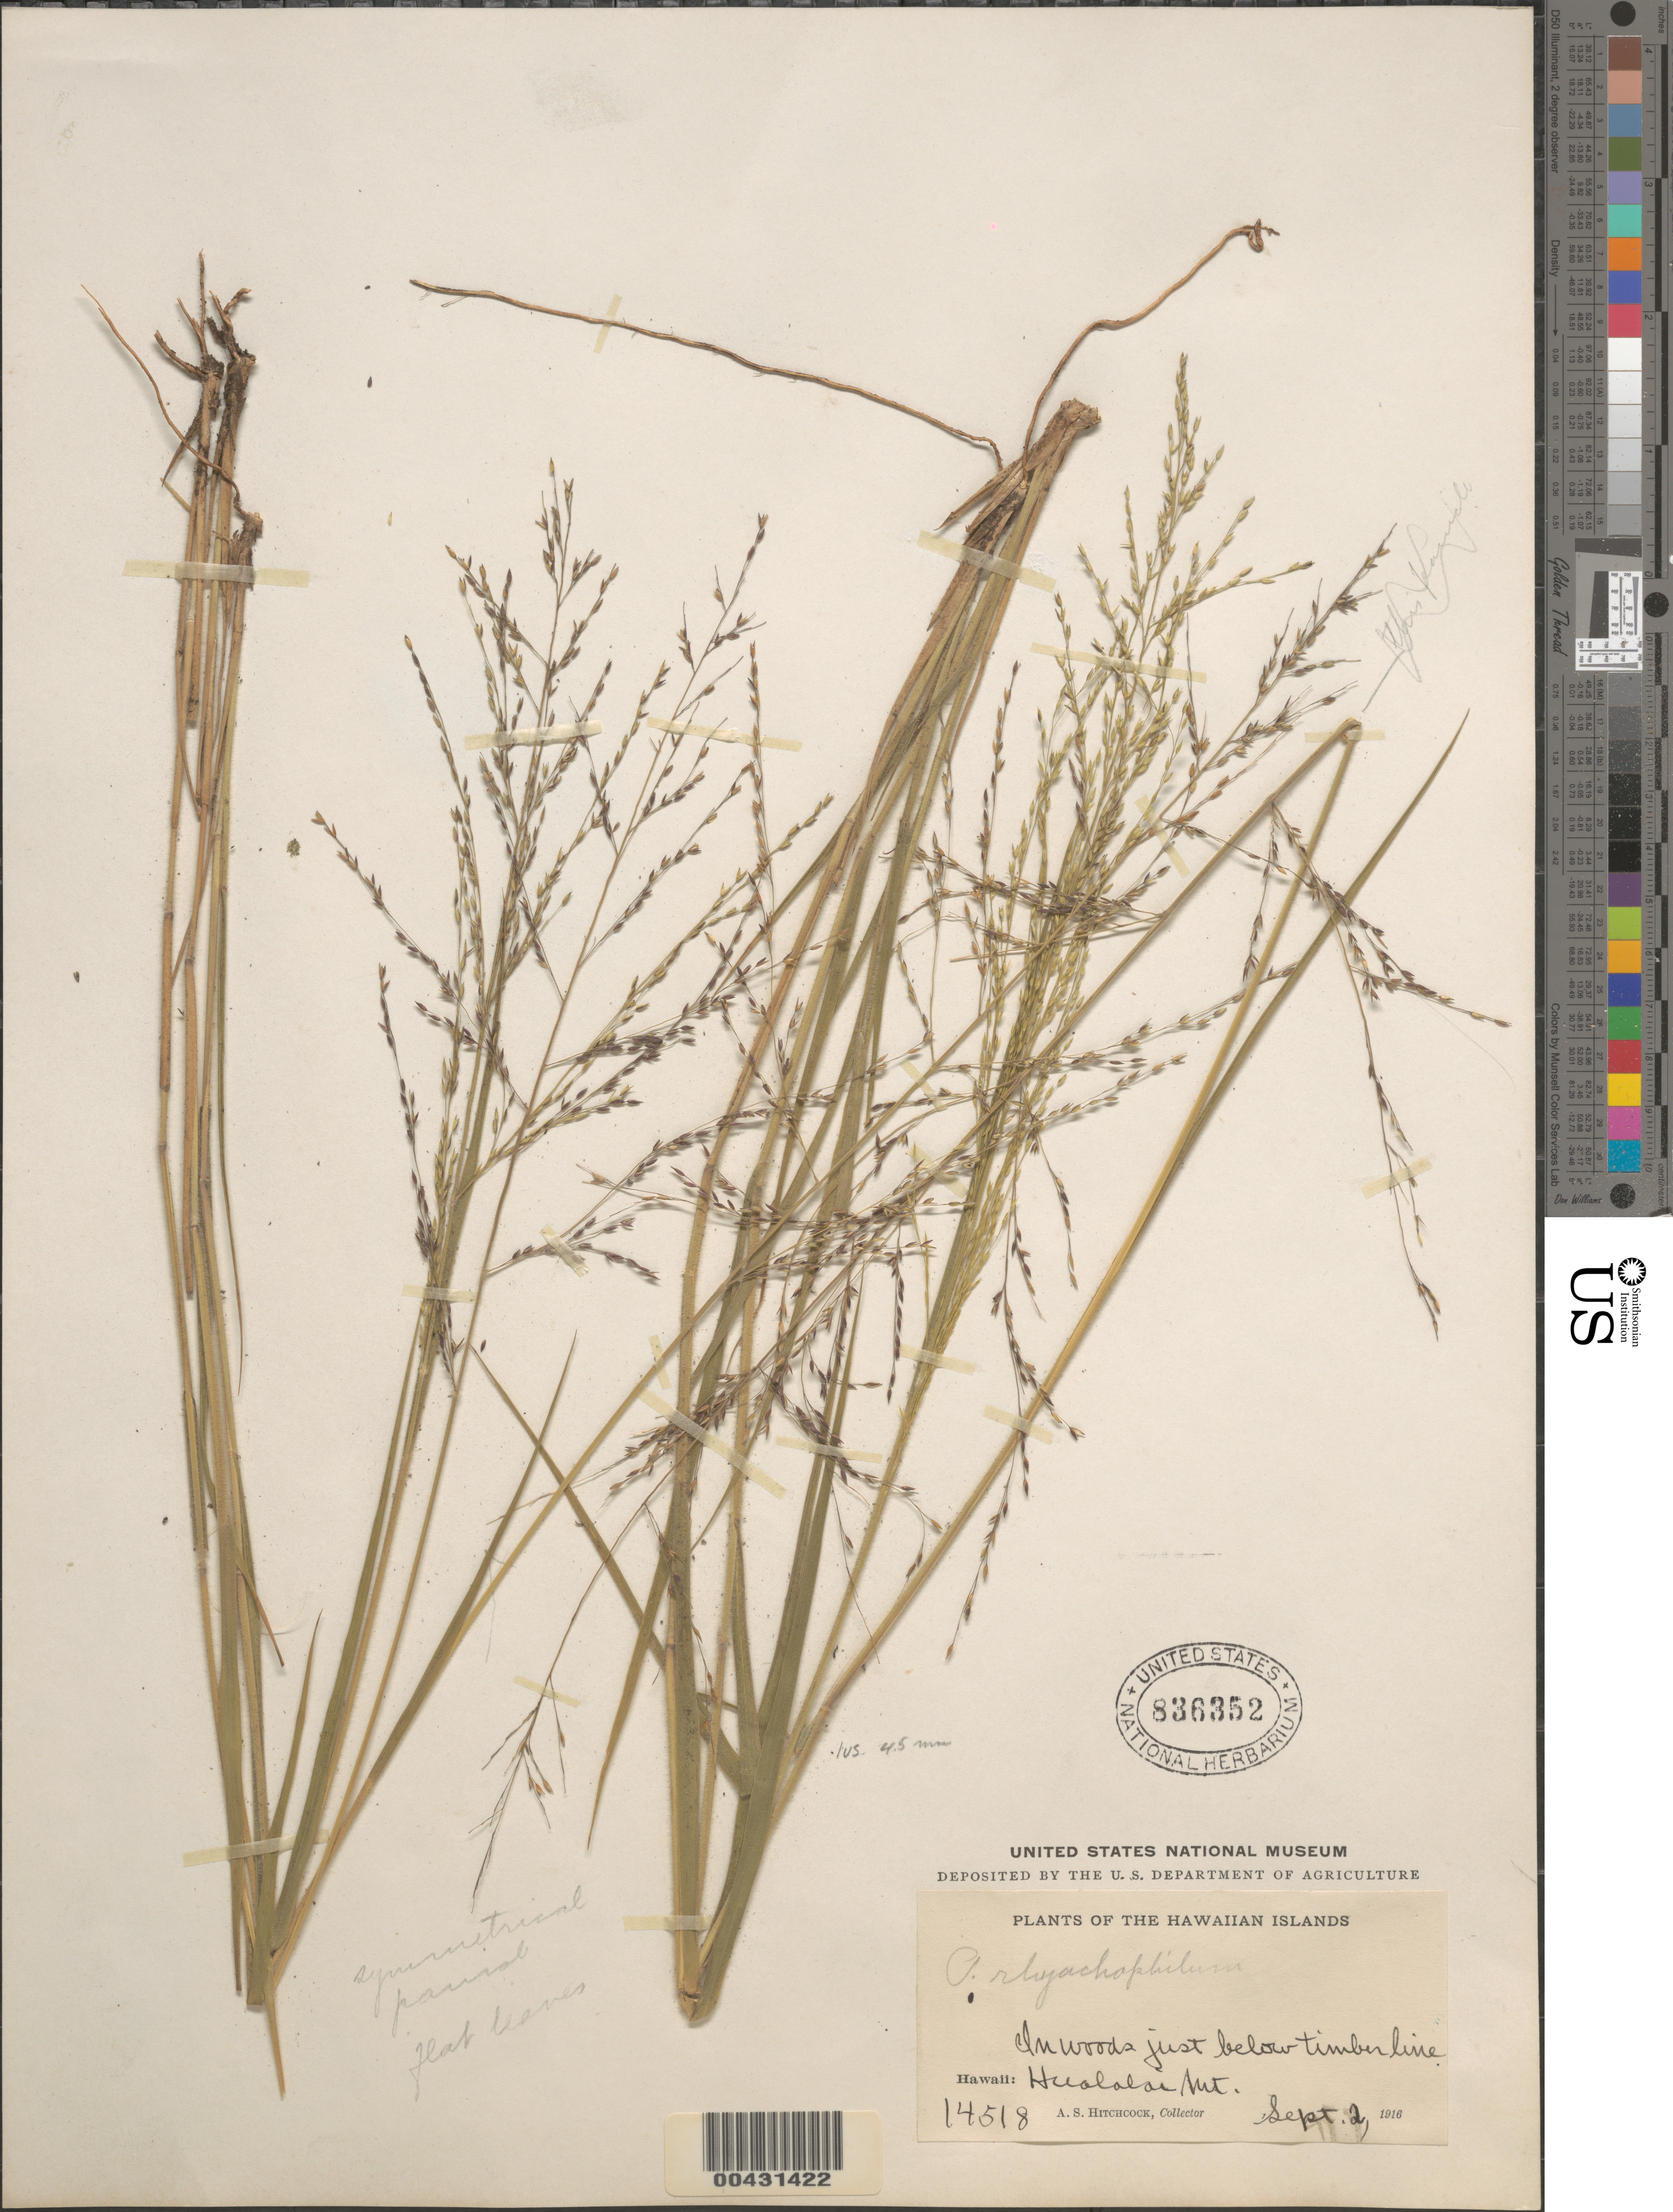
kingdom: Plantae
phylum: Tracheophyta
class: Liliopsida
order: Poales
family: Poaceae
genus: Panicum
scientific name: Panicum tenuifolium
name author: Hook. & Arn.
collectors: A. S. Hitchcock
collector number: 14518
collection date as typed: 2 Sep 1916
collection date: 1916-09-02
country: United States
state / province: Hawaii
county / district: Hawaii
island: Hawaii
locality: Hualalai Mountain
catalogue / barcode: US 836352